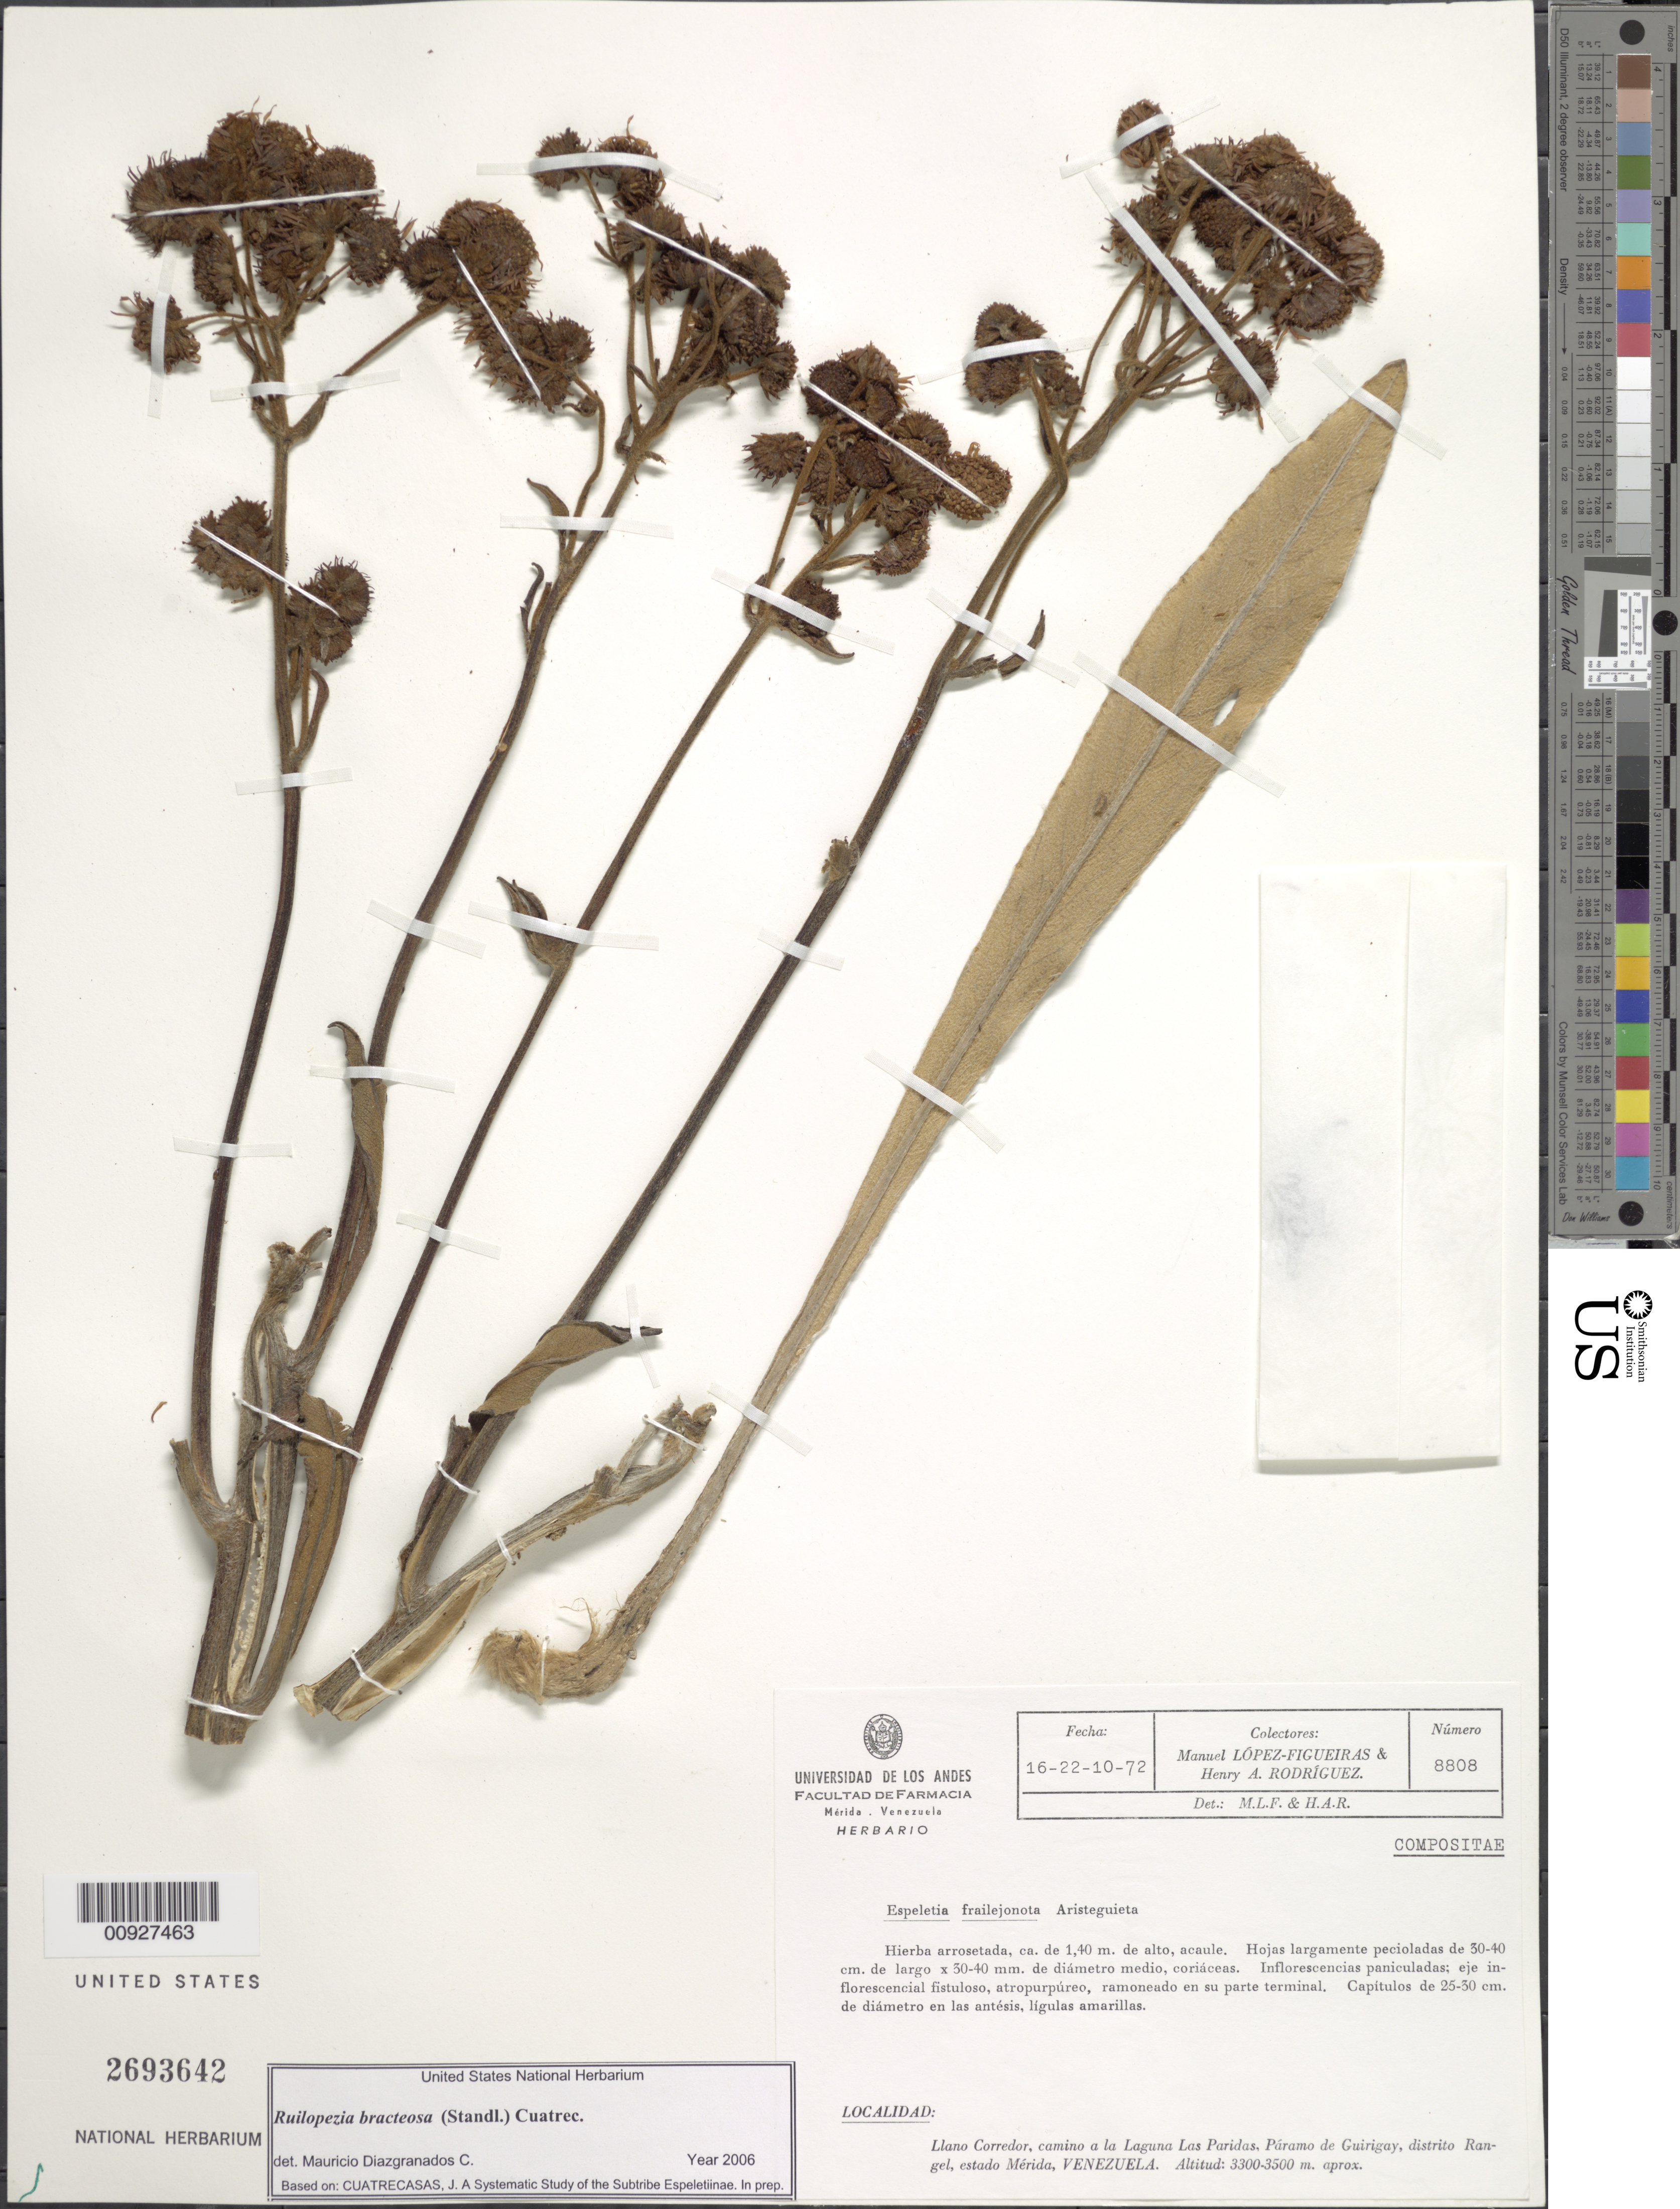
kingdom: Plantae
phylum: Tracheophyta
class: Magnoliopsida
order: Asterales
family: Asteraceae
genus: Ruilopezia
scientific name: Ruilopezia bracteosa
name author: (Standl.) Cuatrec.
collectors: M. López Figueiras & H. A. Rodriguez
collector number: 8808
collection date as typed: Transcribed d/m/y: 16/10/72 to 22/10/72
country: Venezuela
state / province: Mérida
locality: Llano Corredor, camino a la Laguna Las Paridas, Paramo de Guirigay, Distrito Rangel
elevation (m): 3300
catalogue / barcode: US 2693642